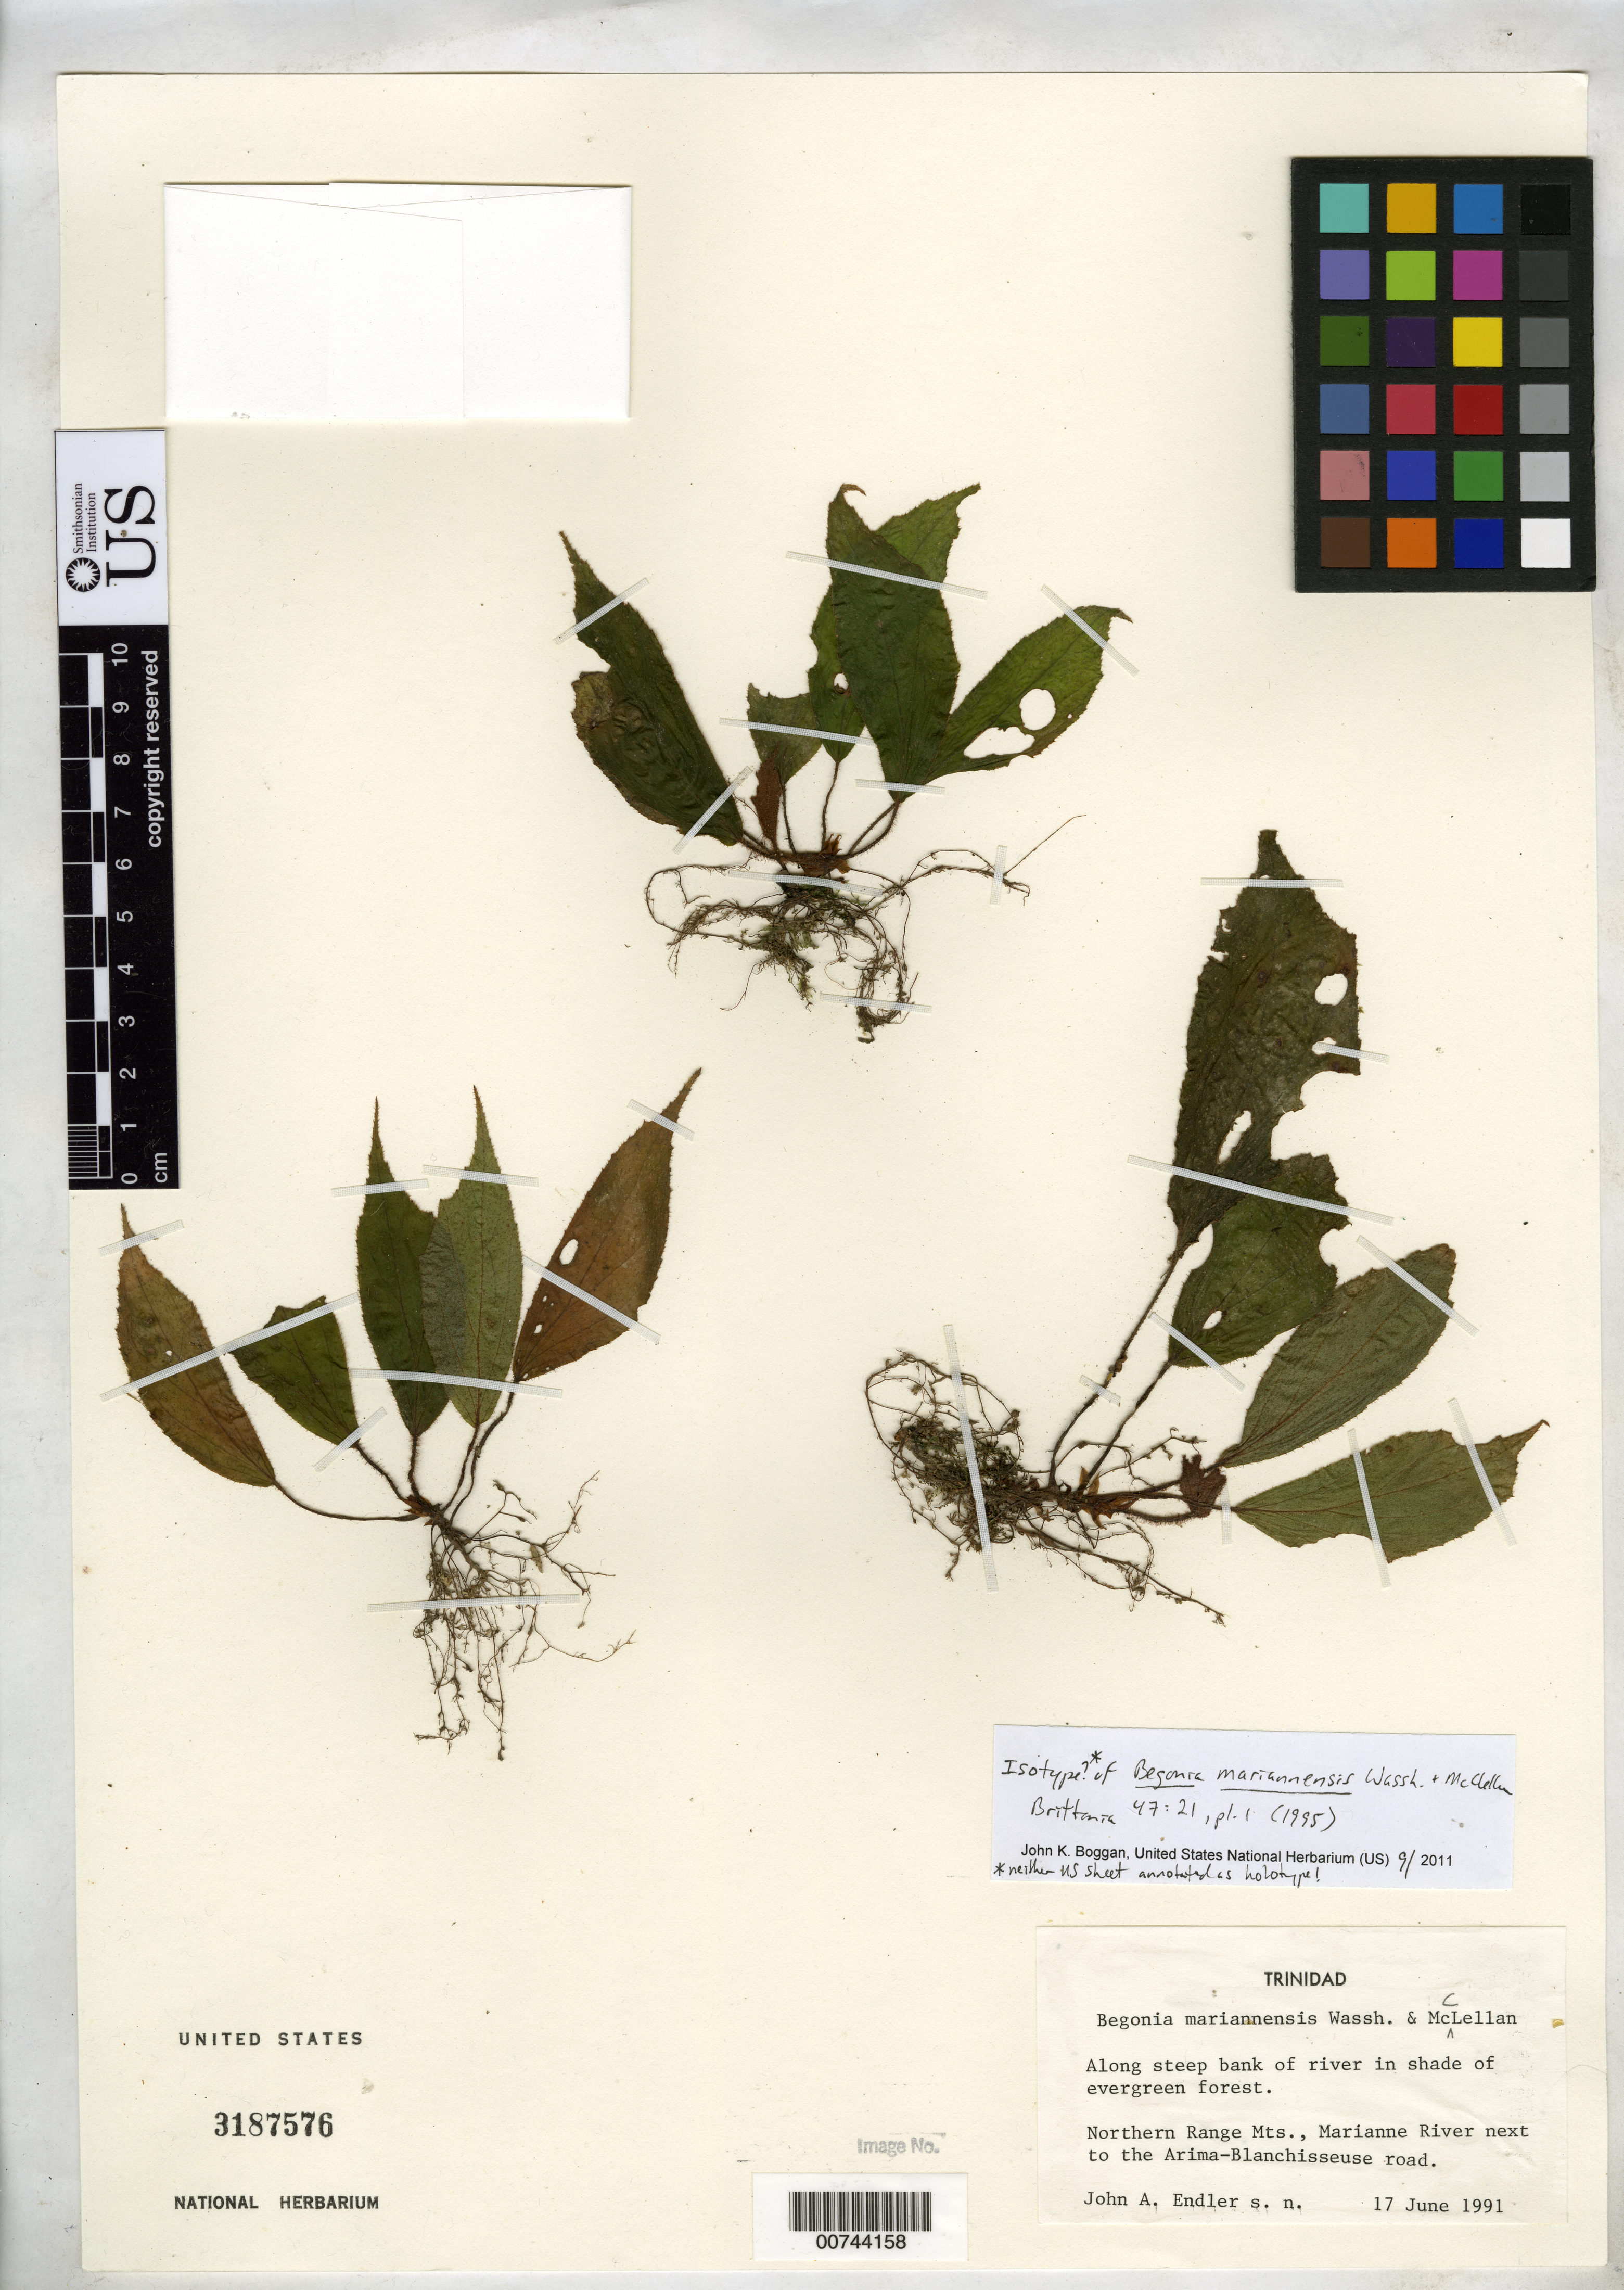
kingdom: Plantae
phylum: Tracheophyta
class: Magnoliopsida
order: Cucurbitales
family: Begoniaceae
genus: Begonia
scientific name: Begonia mariannensis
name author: Wassh. & McClellan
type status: Type Collection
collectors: J. Endler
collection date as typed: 17 Jun 1991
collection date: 1991-06-17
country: Trinidad and Tobago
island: Trinidad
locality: Northern Range Mts., Marianne River next to the Arima-Blanchisseuse Road.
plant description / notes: One of 2 consecutively numbered US sheets (USNH 3187576 & 3187577), not indicated as "sheet 1" or "sheet 2"; protologue cites holotype at US (and no isotypes) but neither US sheet is annotated as holotype.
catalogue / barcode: US 3187576